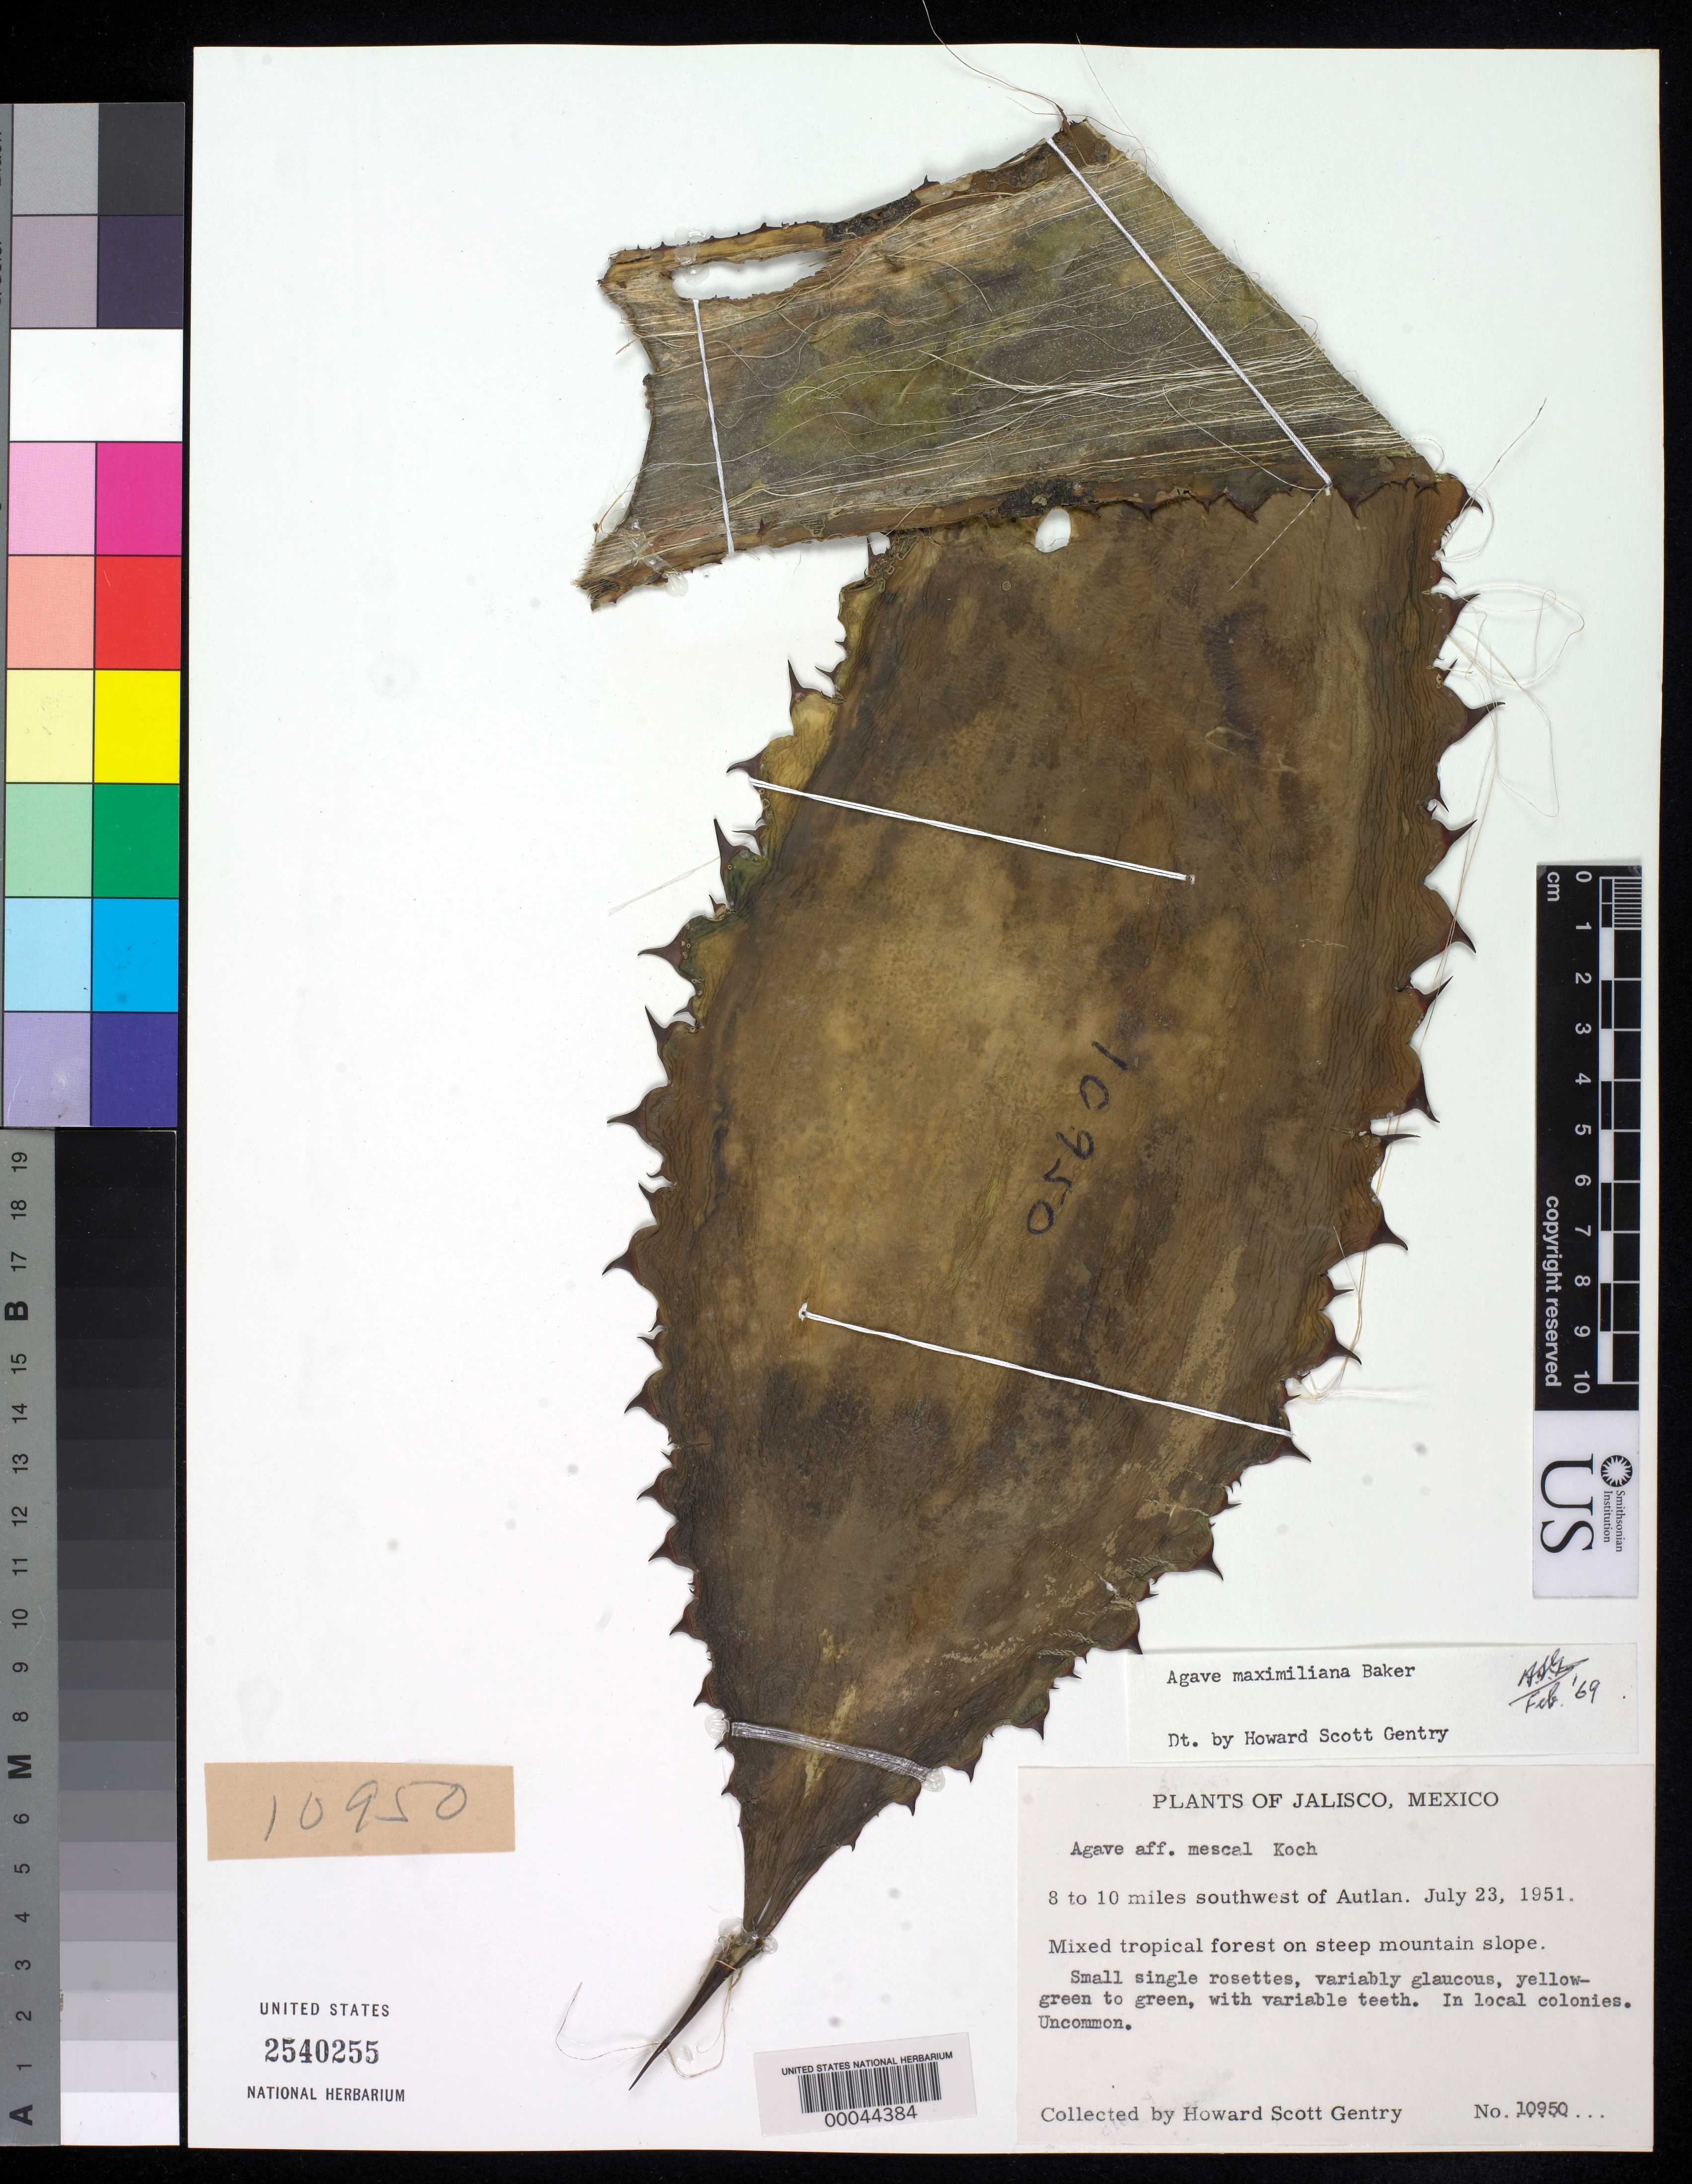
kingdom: Plantae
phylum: Tracheophyta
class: Liliopsida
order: Asparagales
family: Asparagaceae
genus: Agave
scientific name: Agave maximiliana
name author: Baker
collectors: H. S. Gentry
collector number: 10950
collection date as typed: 23 Jul 1951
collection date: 1951-07-23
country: Mexico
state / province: Jalisco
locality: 8-10 mi SW of Autlan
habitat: Mixed tropical forest on steep mountain slope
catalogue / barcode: US 2540255